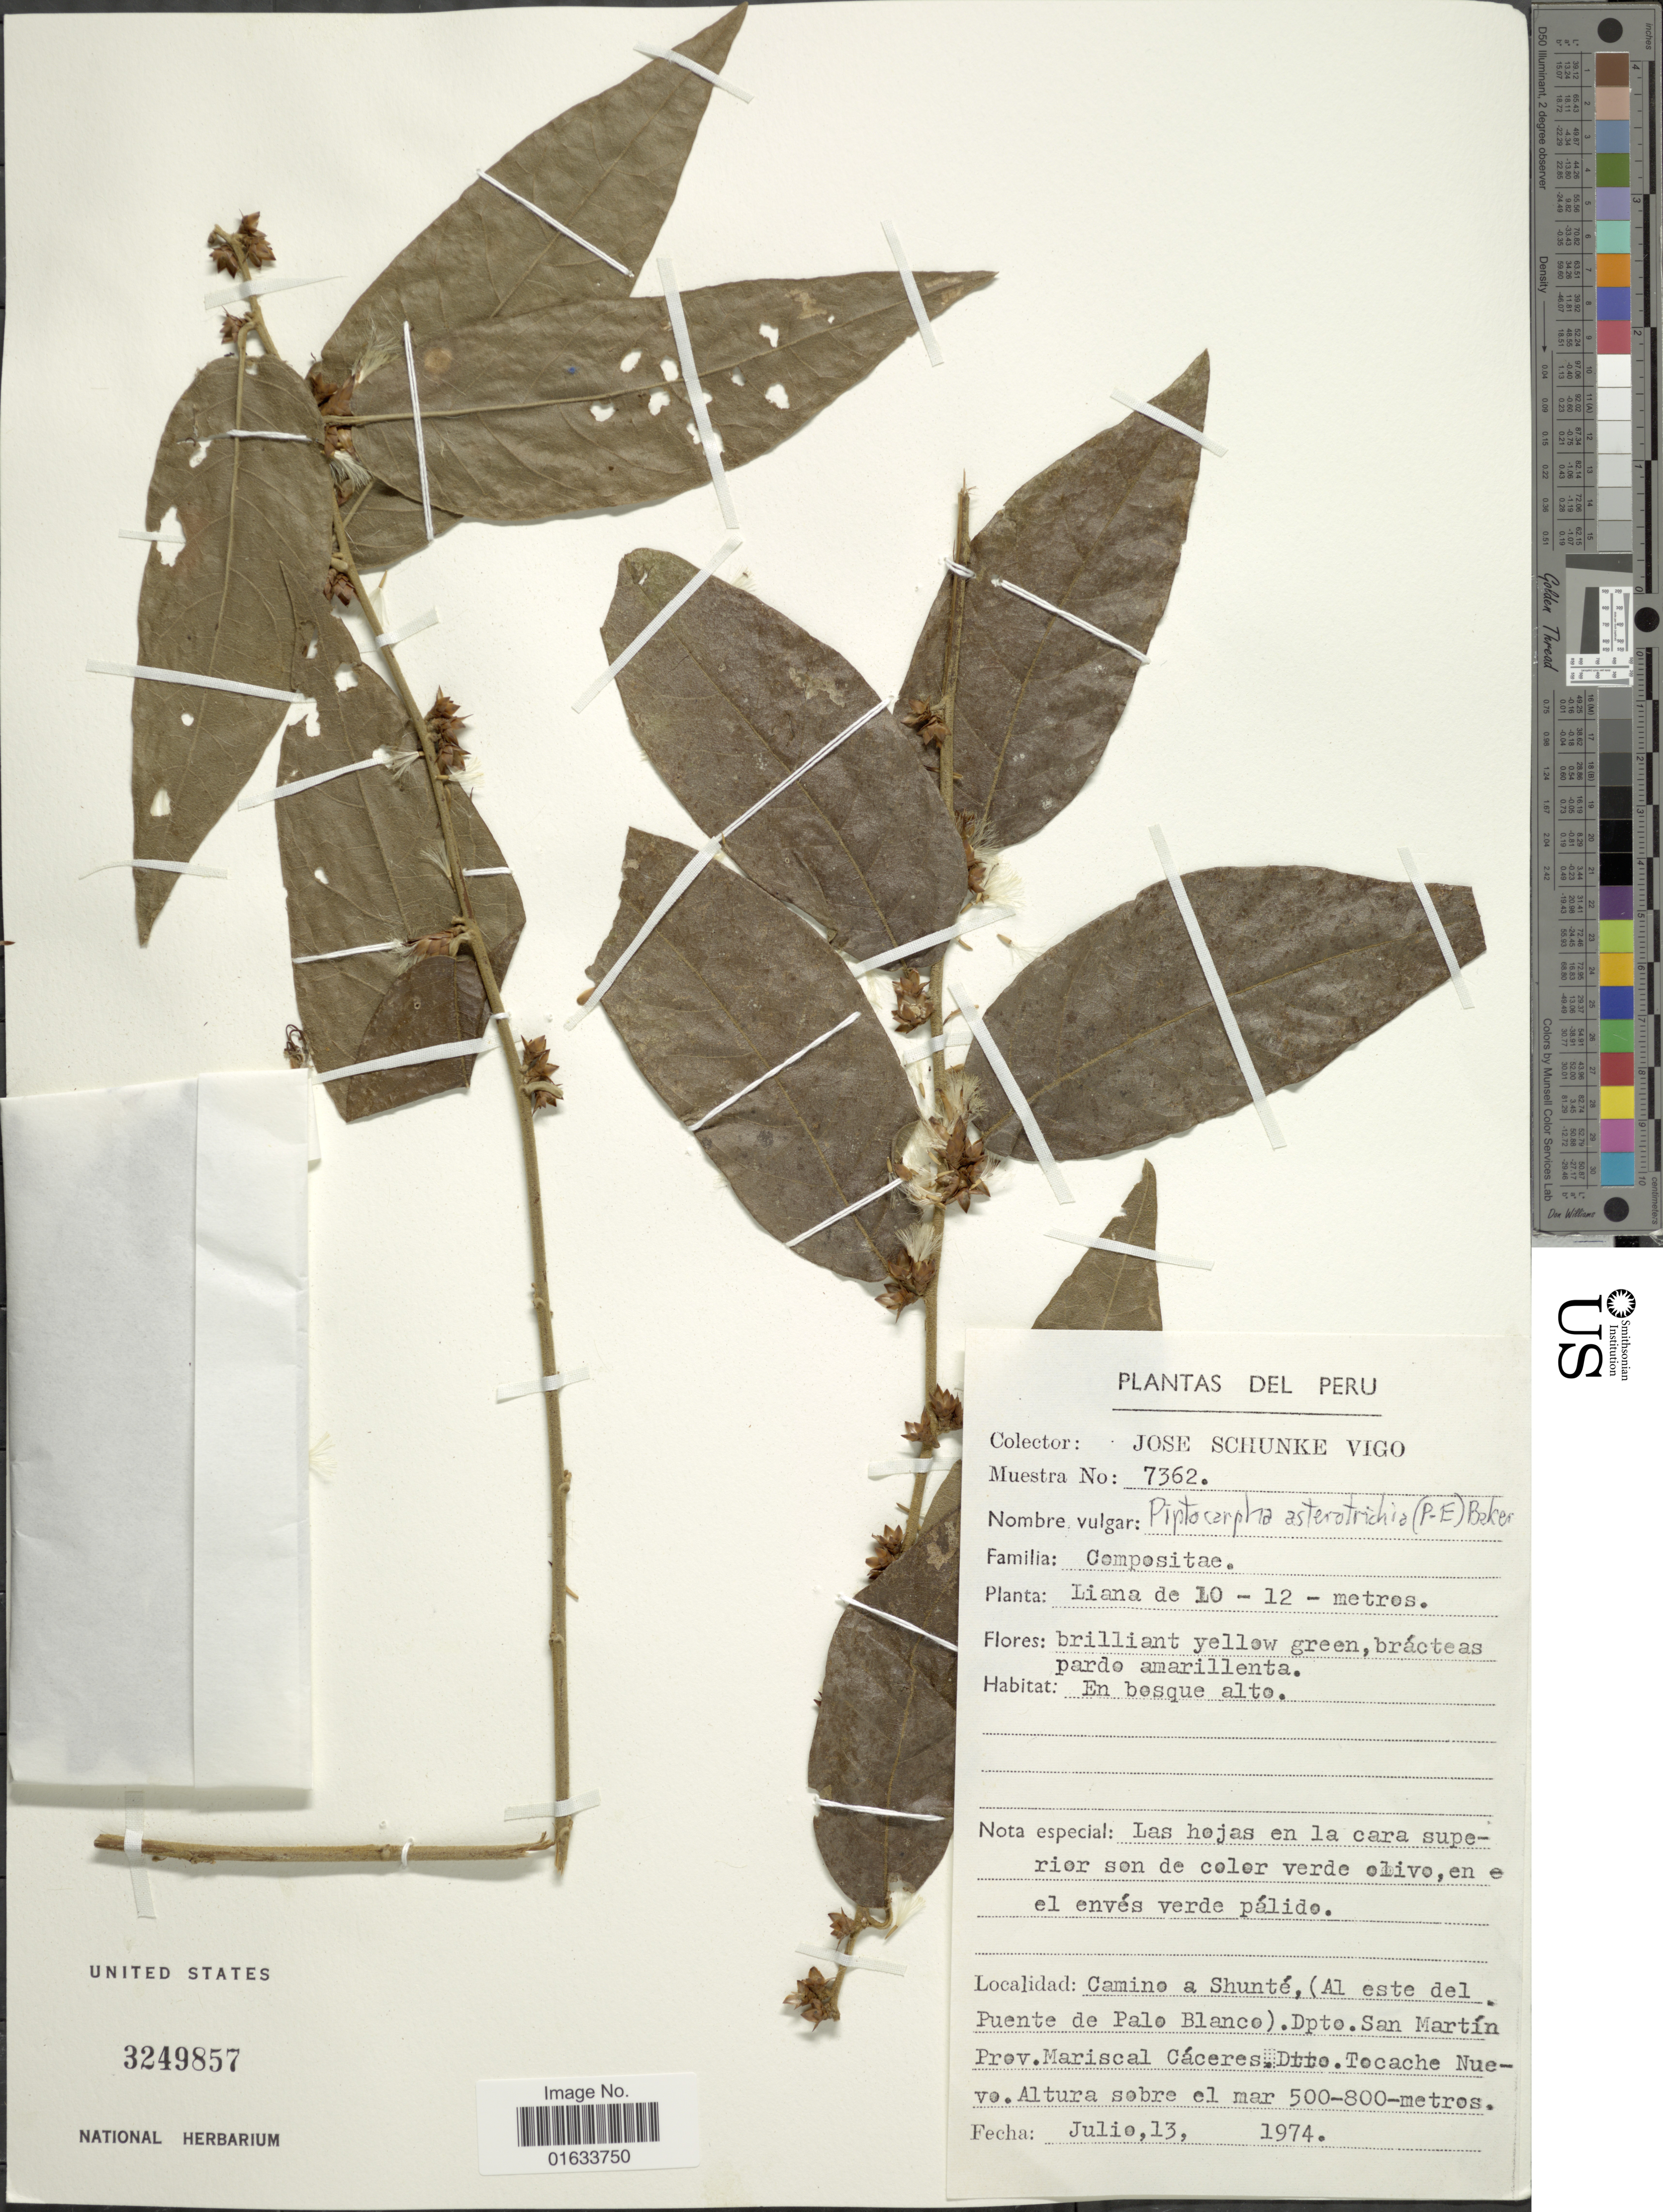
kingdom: Plantae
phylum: Tracheophyta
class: Magnoliopsida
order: Asterales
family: Asteraceae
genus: Piptocarpha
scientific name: Piptocarpha asterotrichia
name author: (Poepp.) Baker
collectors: J. Schunke Vigo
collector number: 7362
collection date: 1974-07-13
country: Peru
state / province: San Martín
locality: Camino a Shunté, (Al este del Puente de Palo Blanco). Dpto. San Martín. Prov. Mariscal Cáceres. Dtto. Tocahce Nuevo.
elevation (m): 500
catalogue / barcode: US 3249857